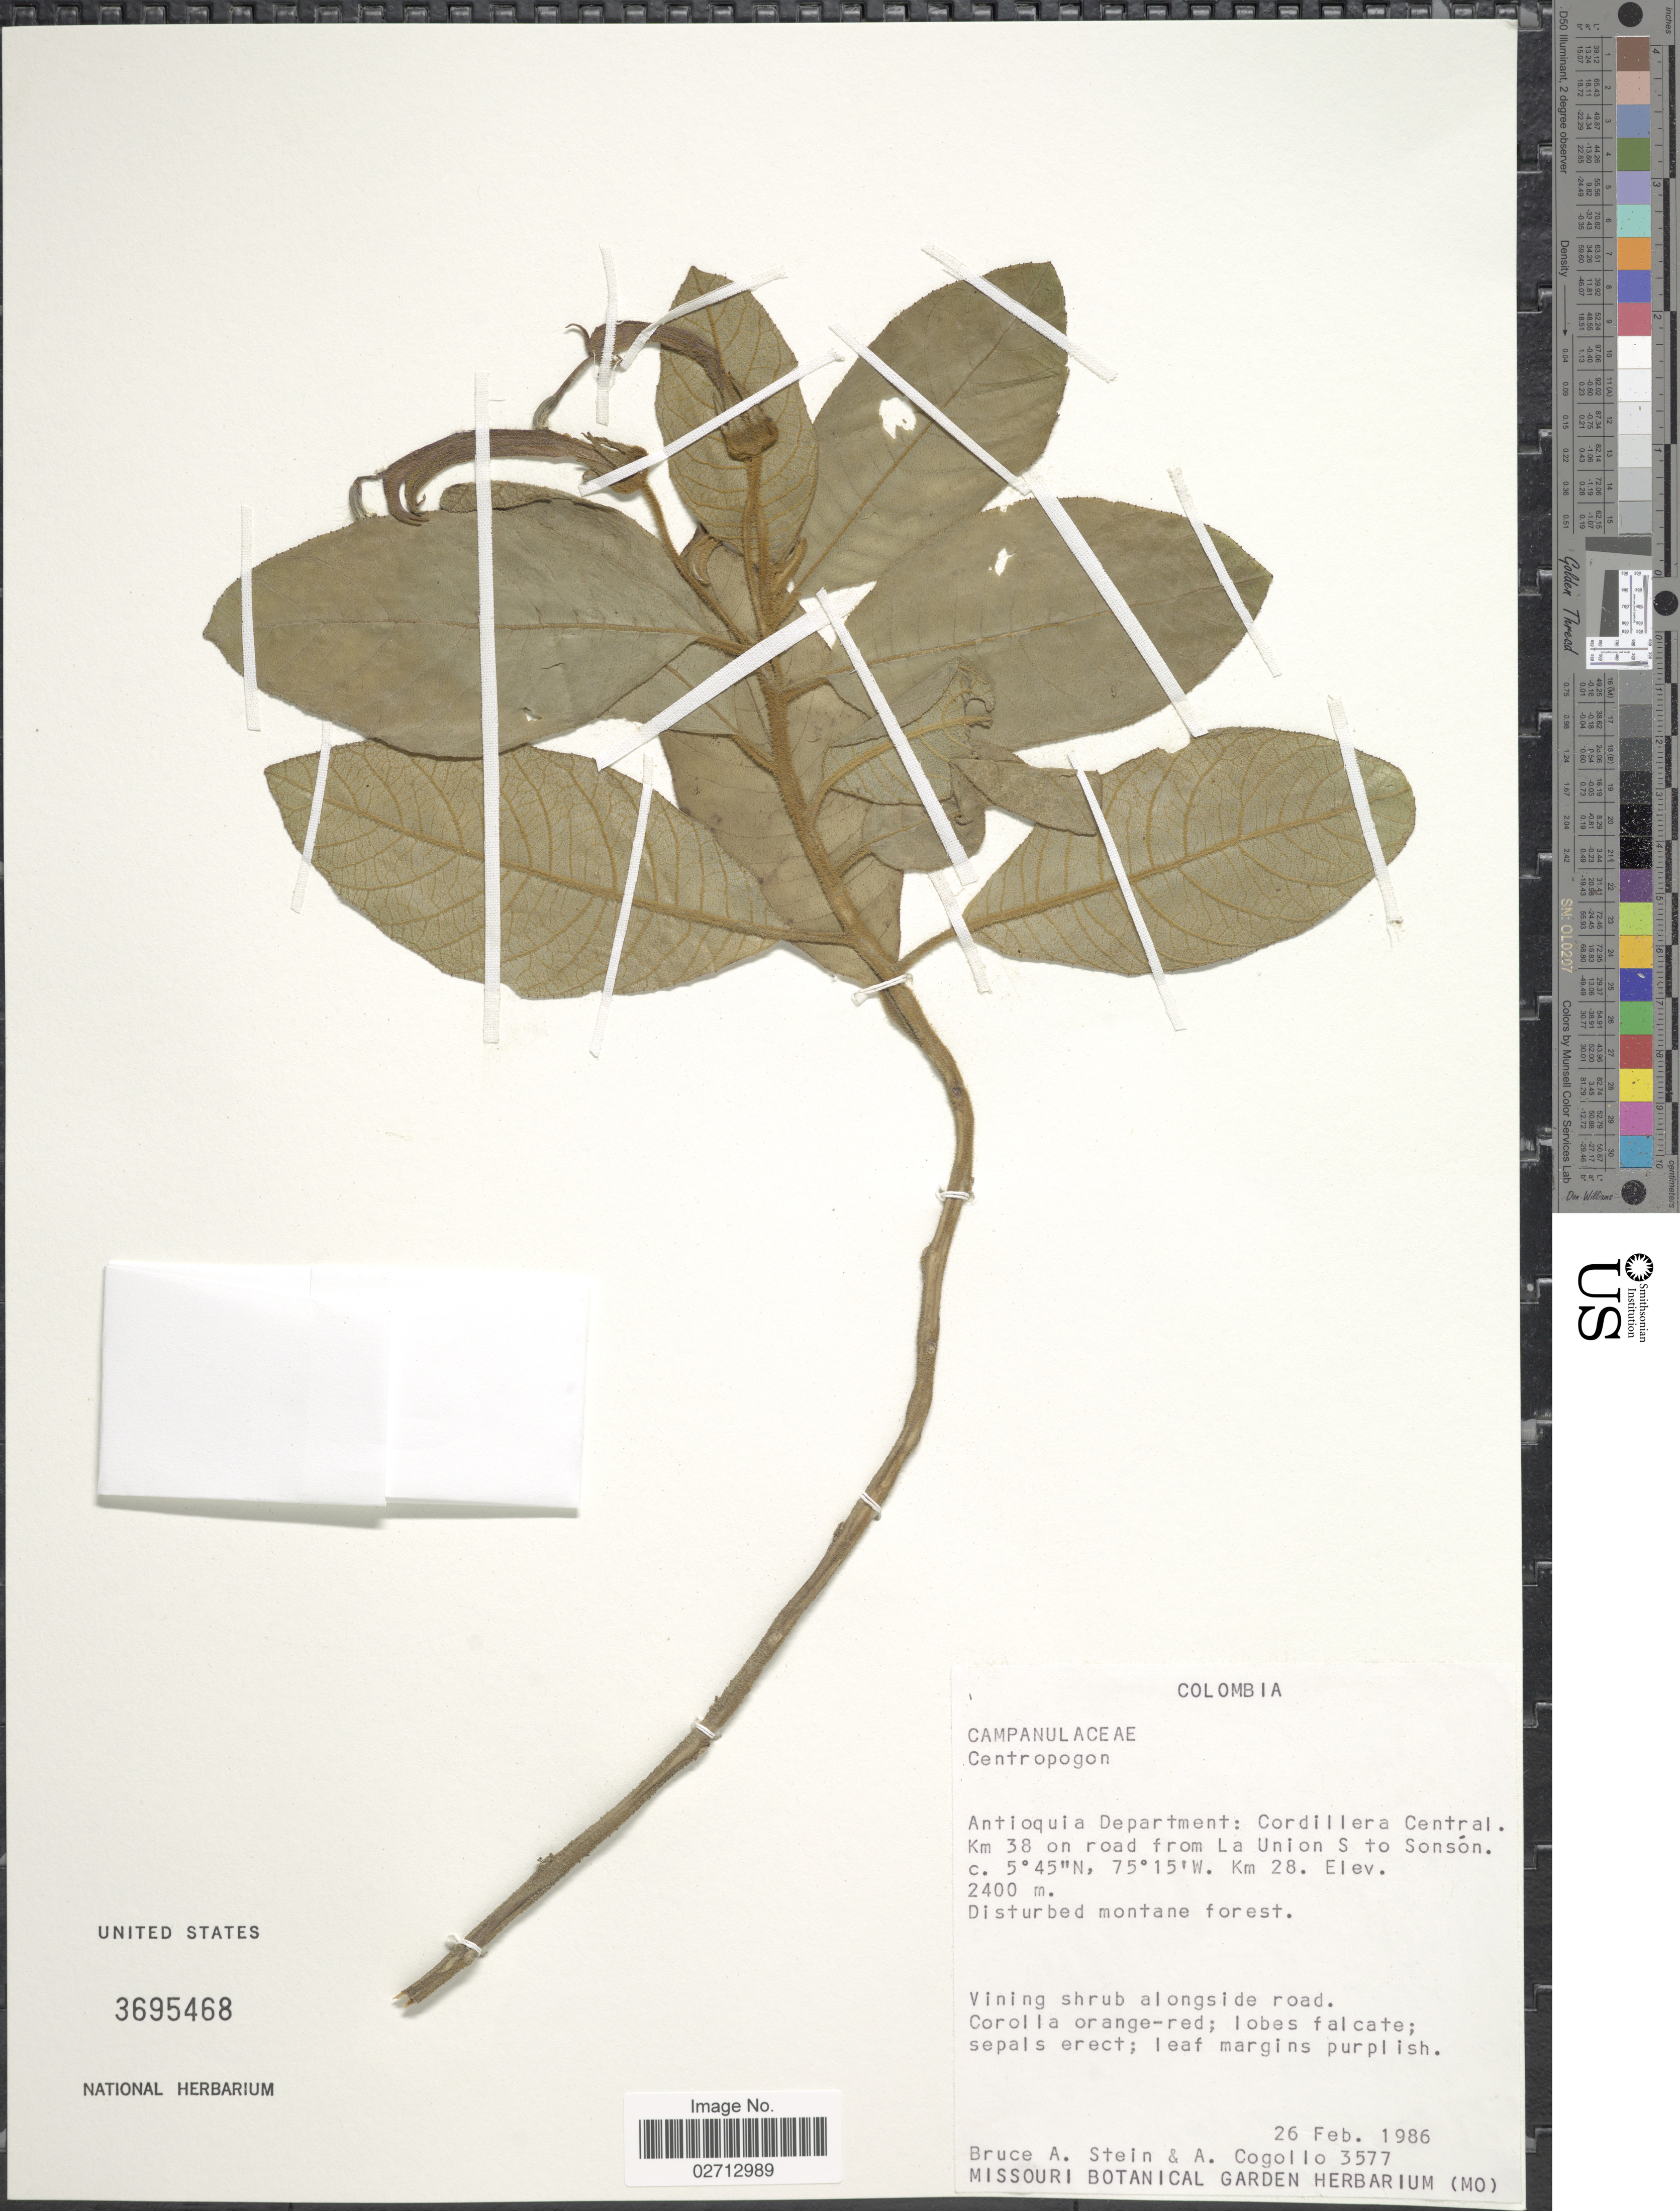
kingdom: Plantae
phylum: Tracheophyta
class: Magnoliopsida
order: Asterales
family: Campanulaceae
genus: Centropogon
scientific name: Centropogon sp.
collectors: B. A. Stein & A. Cogollo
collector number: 3577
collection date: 1986-02-26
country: Colombia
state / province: Antioquia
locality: Cordillera Central. Km 38 on road from La Union S to Sonson. Km 28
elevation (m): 2400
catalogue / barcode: US 3695468